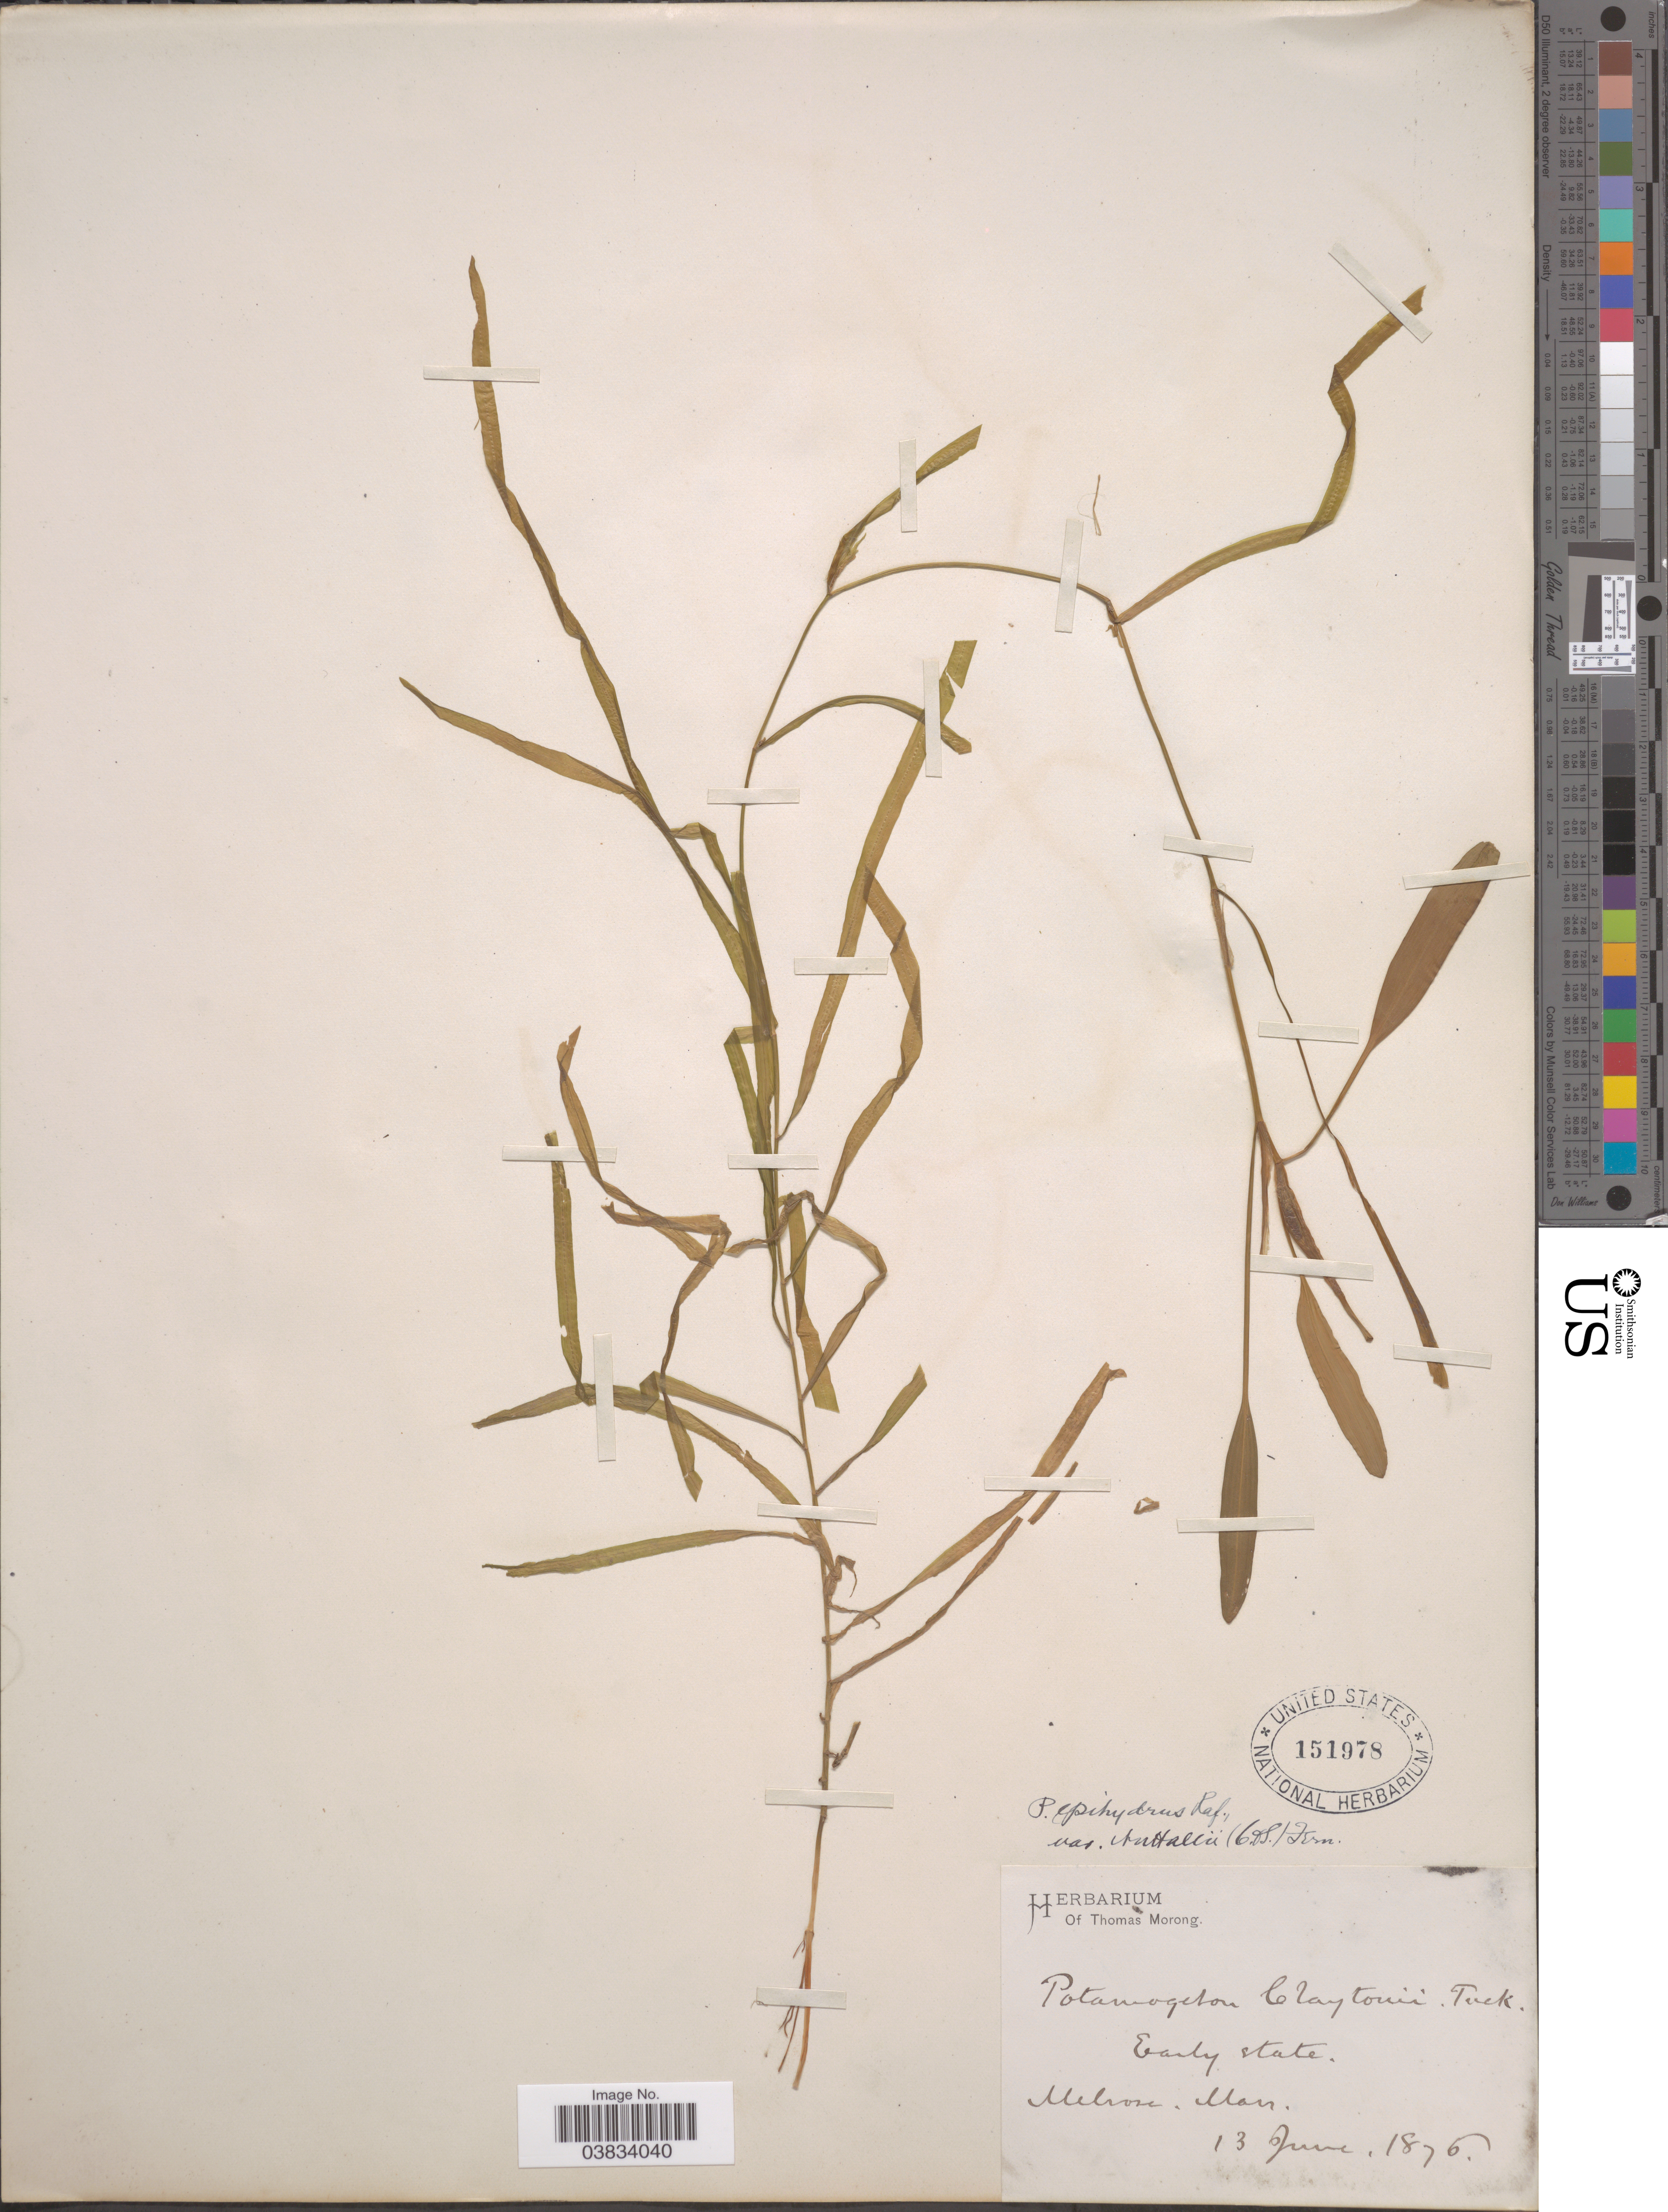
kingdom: Plantae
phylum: Tracheophyta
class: Liliopsida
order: Alismatales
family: Potamogetonaceae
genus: Potamogeton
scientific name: Potamogeton epihydrus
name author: Raf.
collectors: ex Herb. T. Morong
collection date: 1876-06-13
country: United States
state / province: Massachusetts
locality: Early state. Melrose.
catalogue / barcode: US 151978